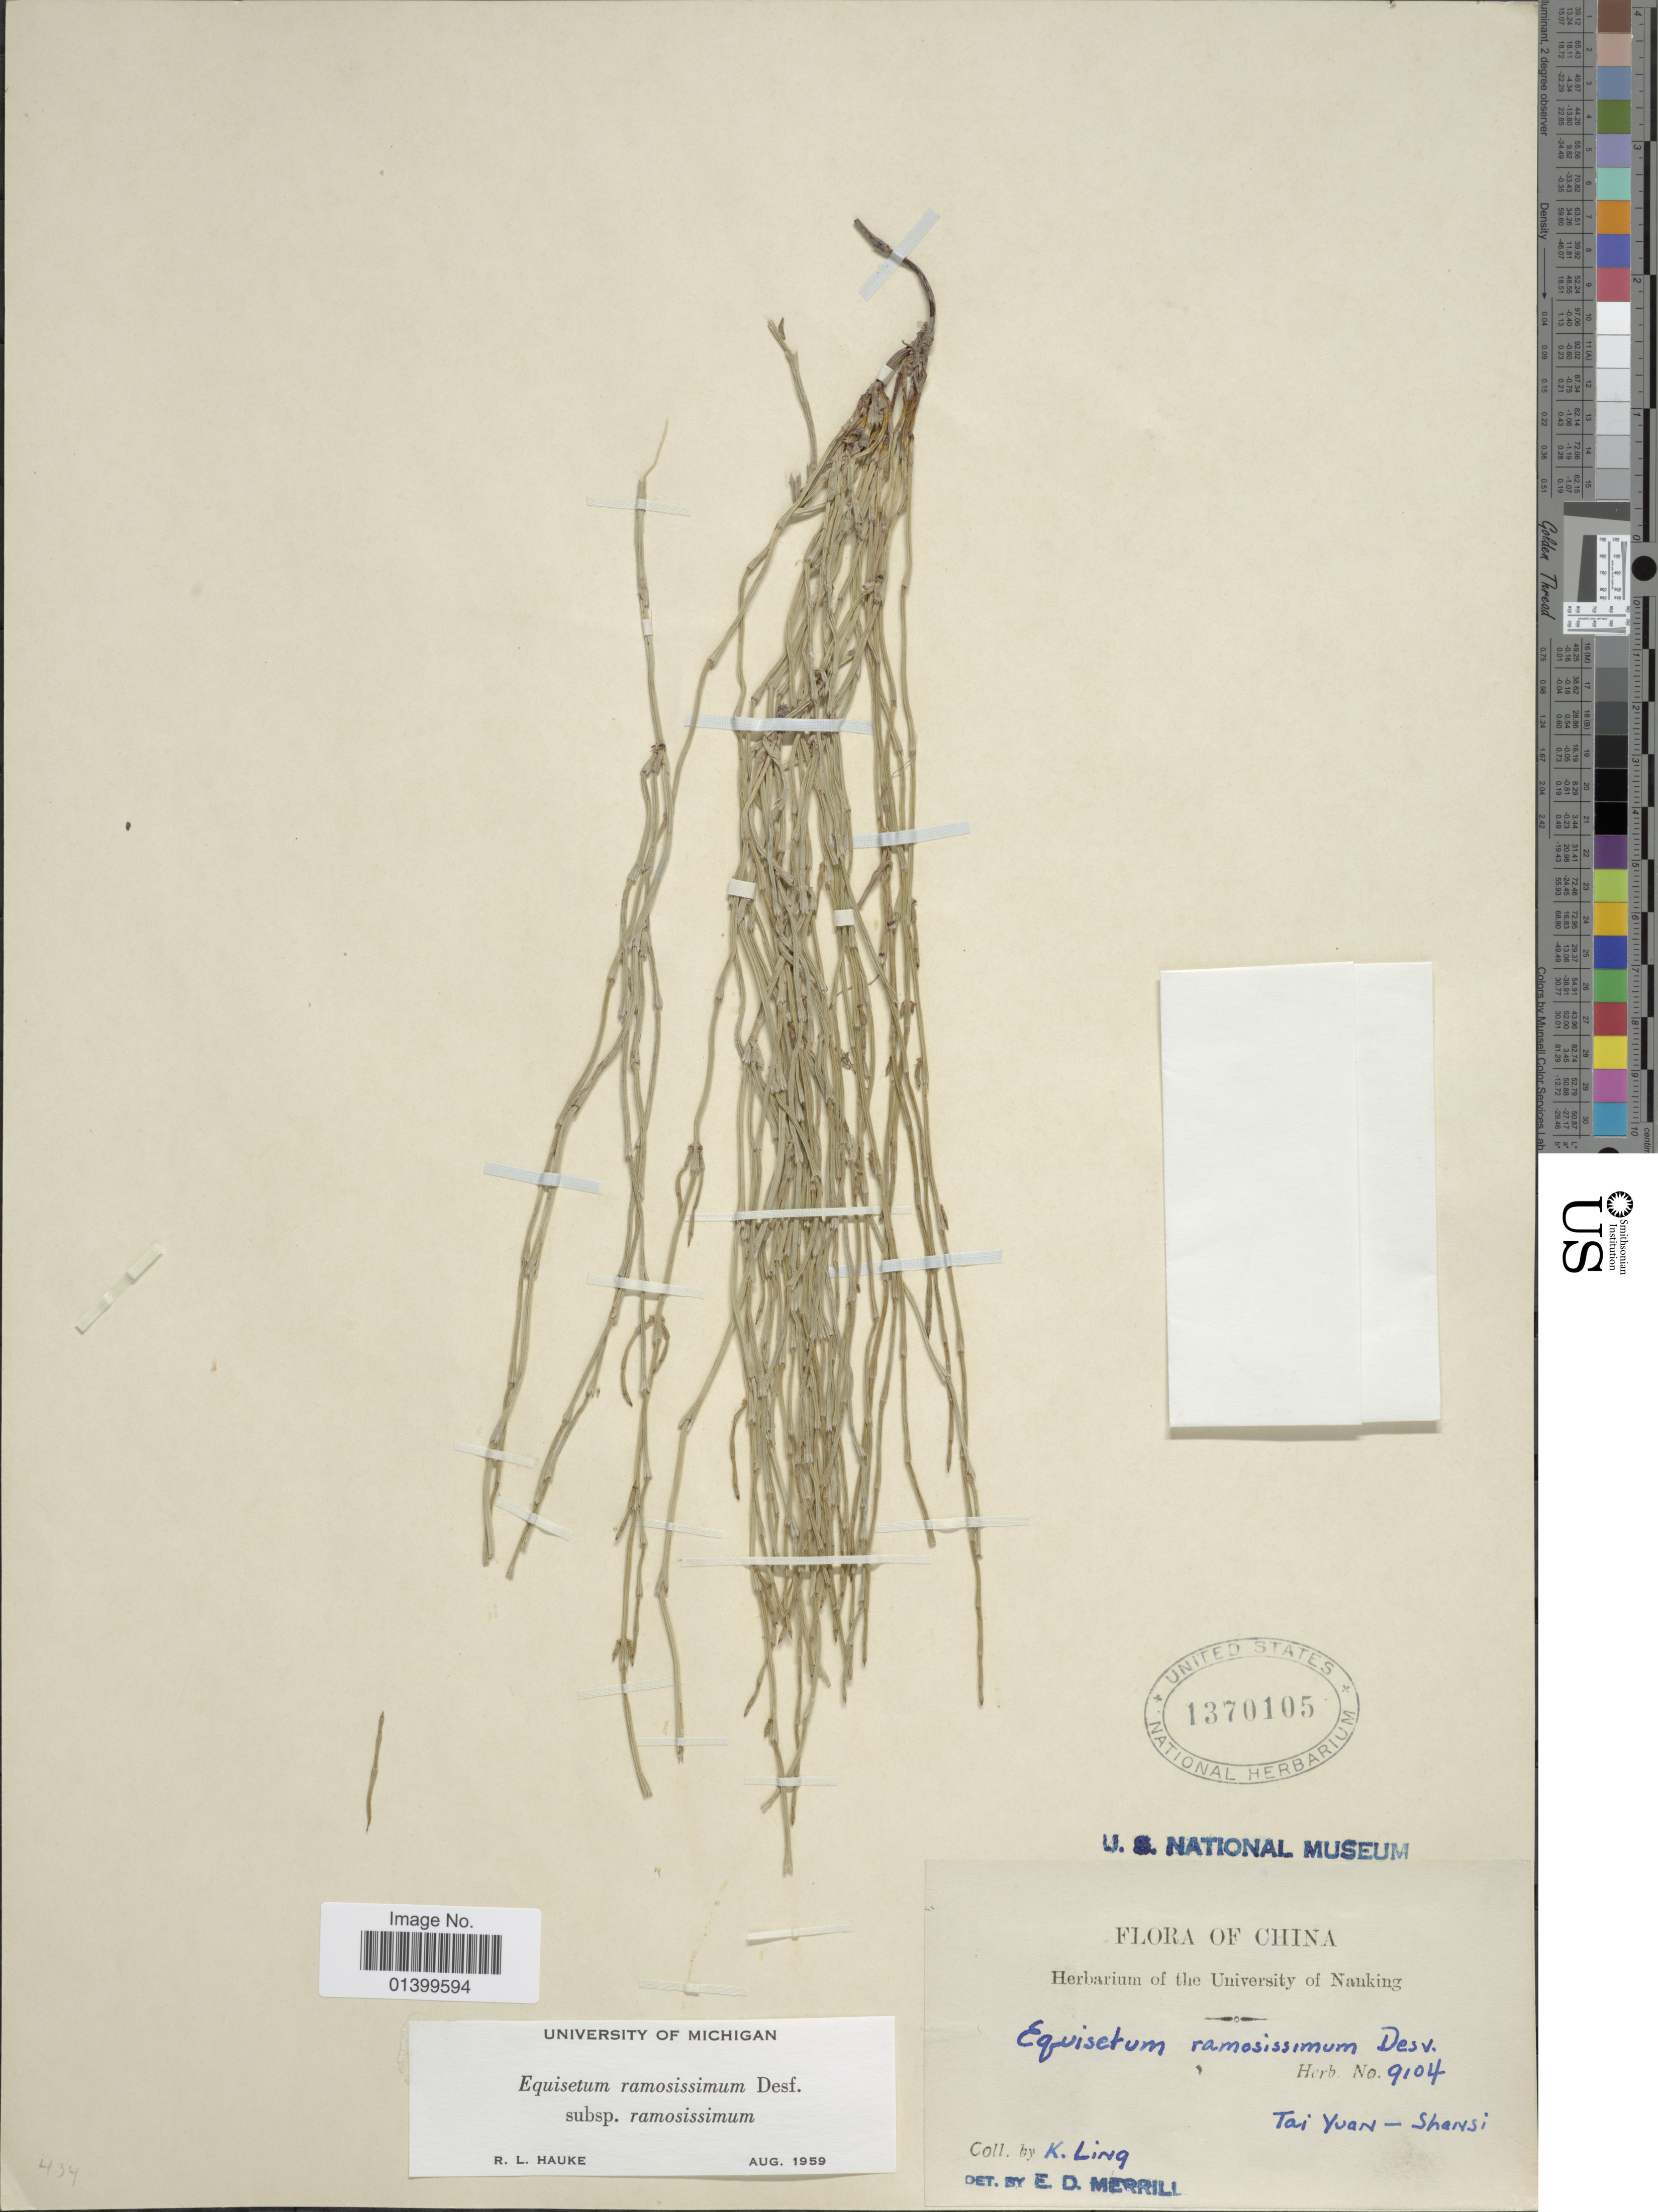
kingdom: Plantae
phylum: Tracheophyta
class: Polypodiopsida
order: Equisetales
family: Equisetaceae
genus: Equisetum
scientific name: Equisetum ramosissimum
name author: Desf.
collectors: K. Ling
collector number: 9104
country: China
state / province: Shanxi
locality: Flora of China. Tai Yuan - Shansi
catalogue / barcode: US 1370105